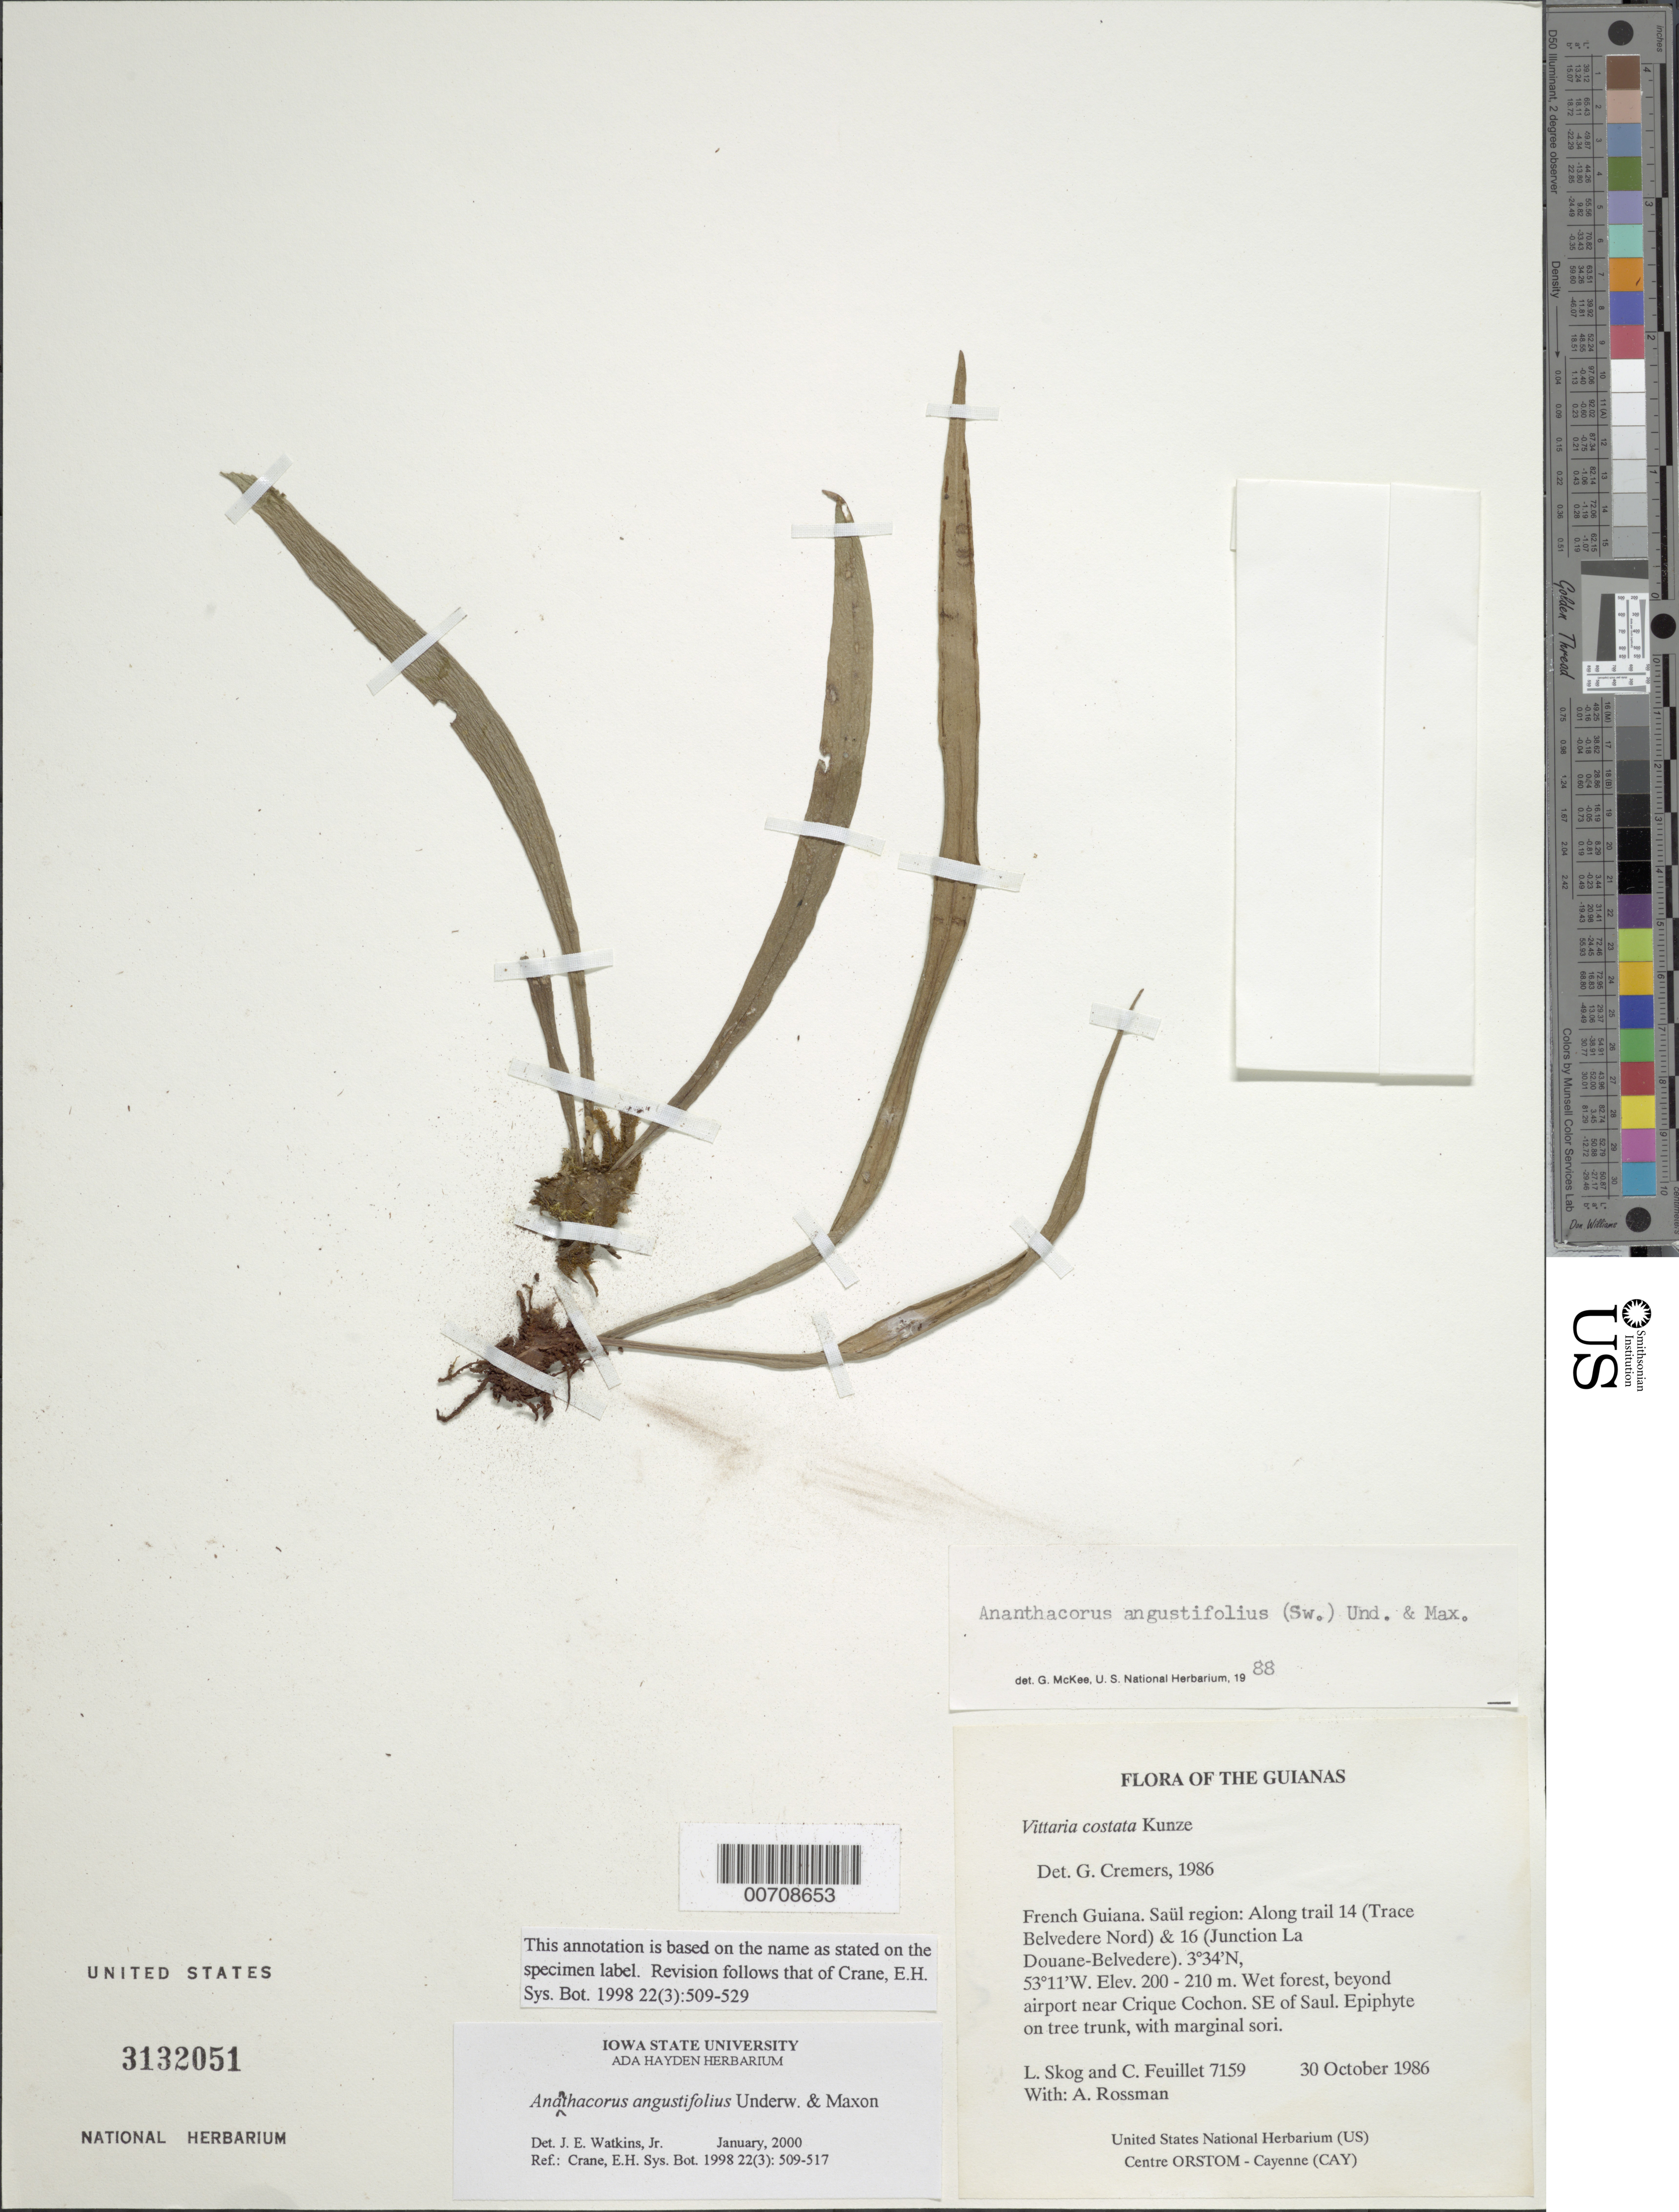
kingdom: Plantae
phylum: Tracheophyta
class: Polypodiopsida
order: Polypodiales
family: Pteridaceae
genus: Ananthacorus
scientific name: Ananthacorus angustifolius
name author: (Sw.) Underw. & Maxon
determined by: McKee, G. S., (US), NMNH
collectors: L. E. Skog, C. Feuillet & A. Rossman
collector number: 7159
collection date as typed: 30 October 1986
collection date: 1986-10-30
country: French Guiana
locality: SE of Saül along trail 14 (Trace Belvedere Nord) & 16 (Junction La Douane-Belvedere)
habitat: Wet forest, beyond airport near Crique Cochon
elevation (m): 200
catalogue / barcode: US 3132051